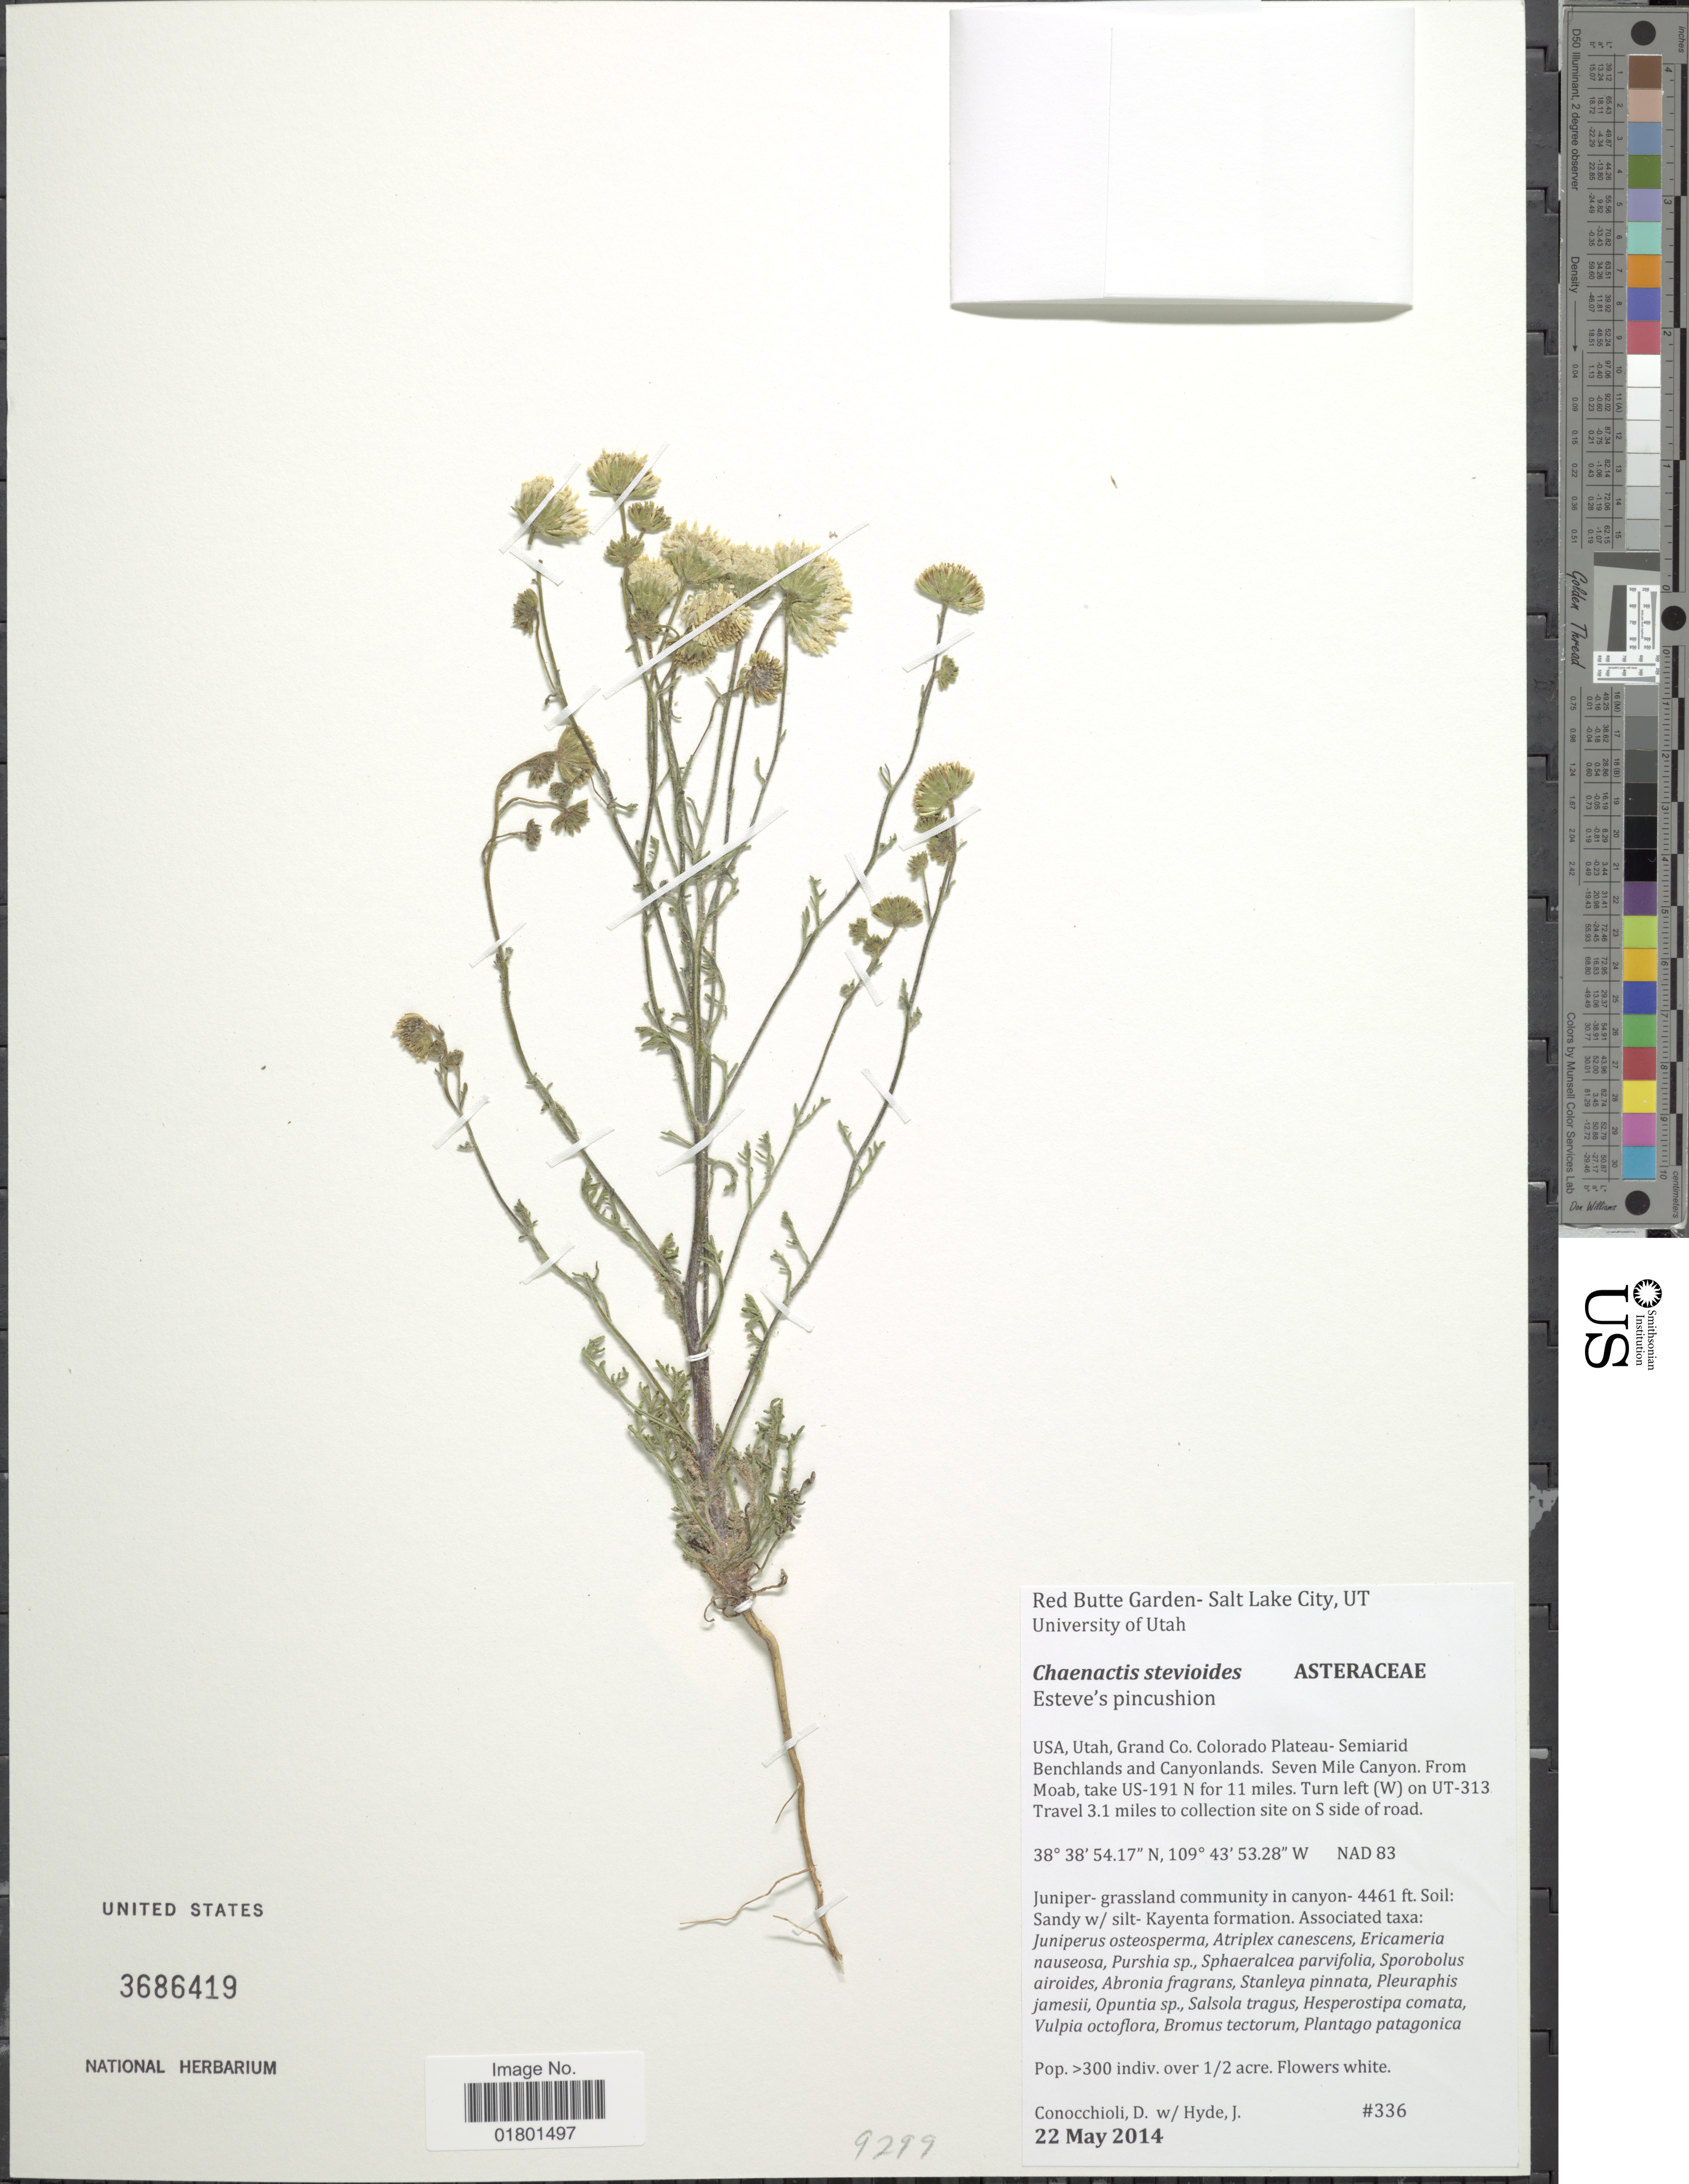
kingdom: Plantae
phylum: Tracheophyta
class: Magnoliopsida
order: Asterales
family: Asteraceae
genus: Chaenactis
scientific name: Chaenactis stevioides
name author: Hook. & Arn.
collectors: D. Conocchioli & J. Hyde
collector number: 336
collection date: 2014-05-22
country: United States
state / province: Utah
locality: Grand Cp., Colorado Plateau- Semiarid Benchlands and Canyonlands, Seven Mile Canyon, from Moab, take US-191 N for 11 miles, Turn left (W) on UT-313 Travel 3.1 miles to collection site on S side of road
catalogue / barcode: US 3686419